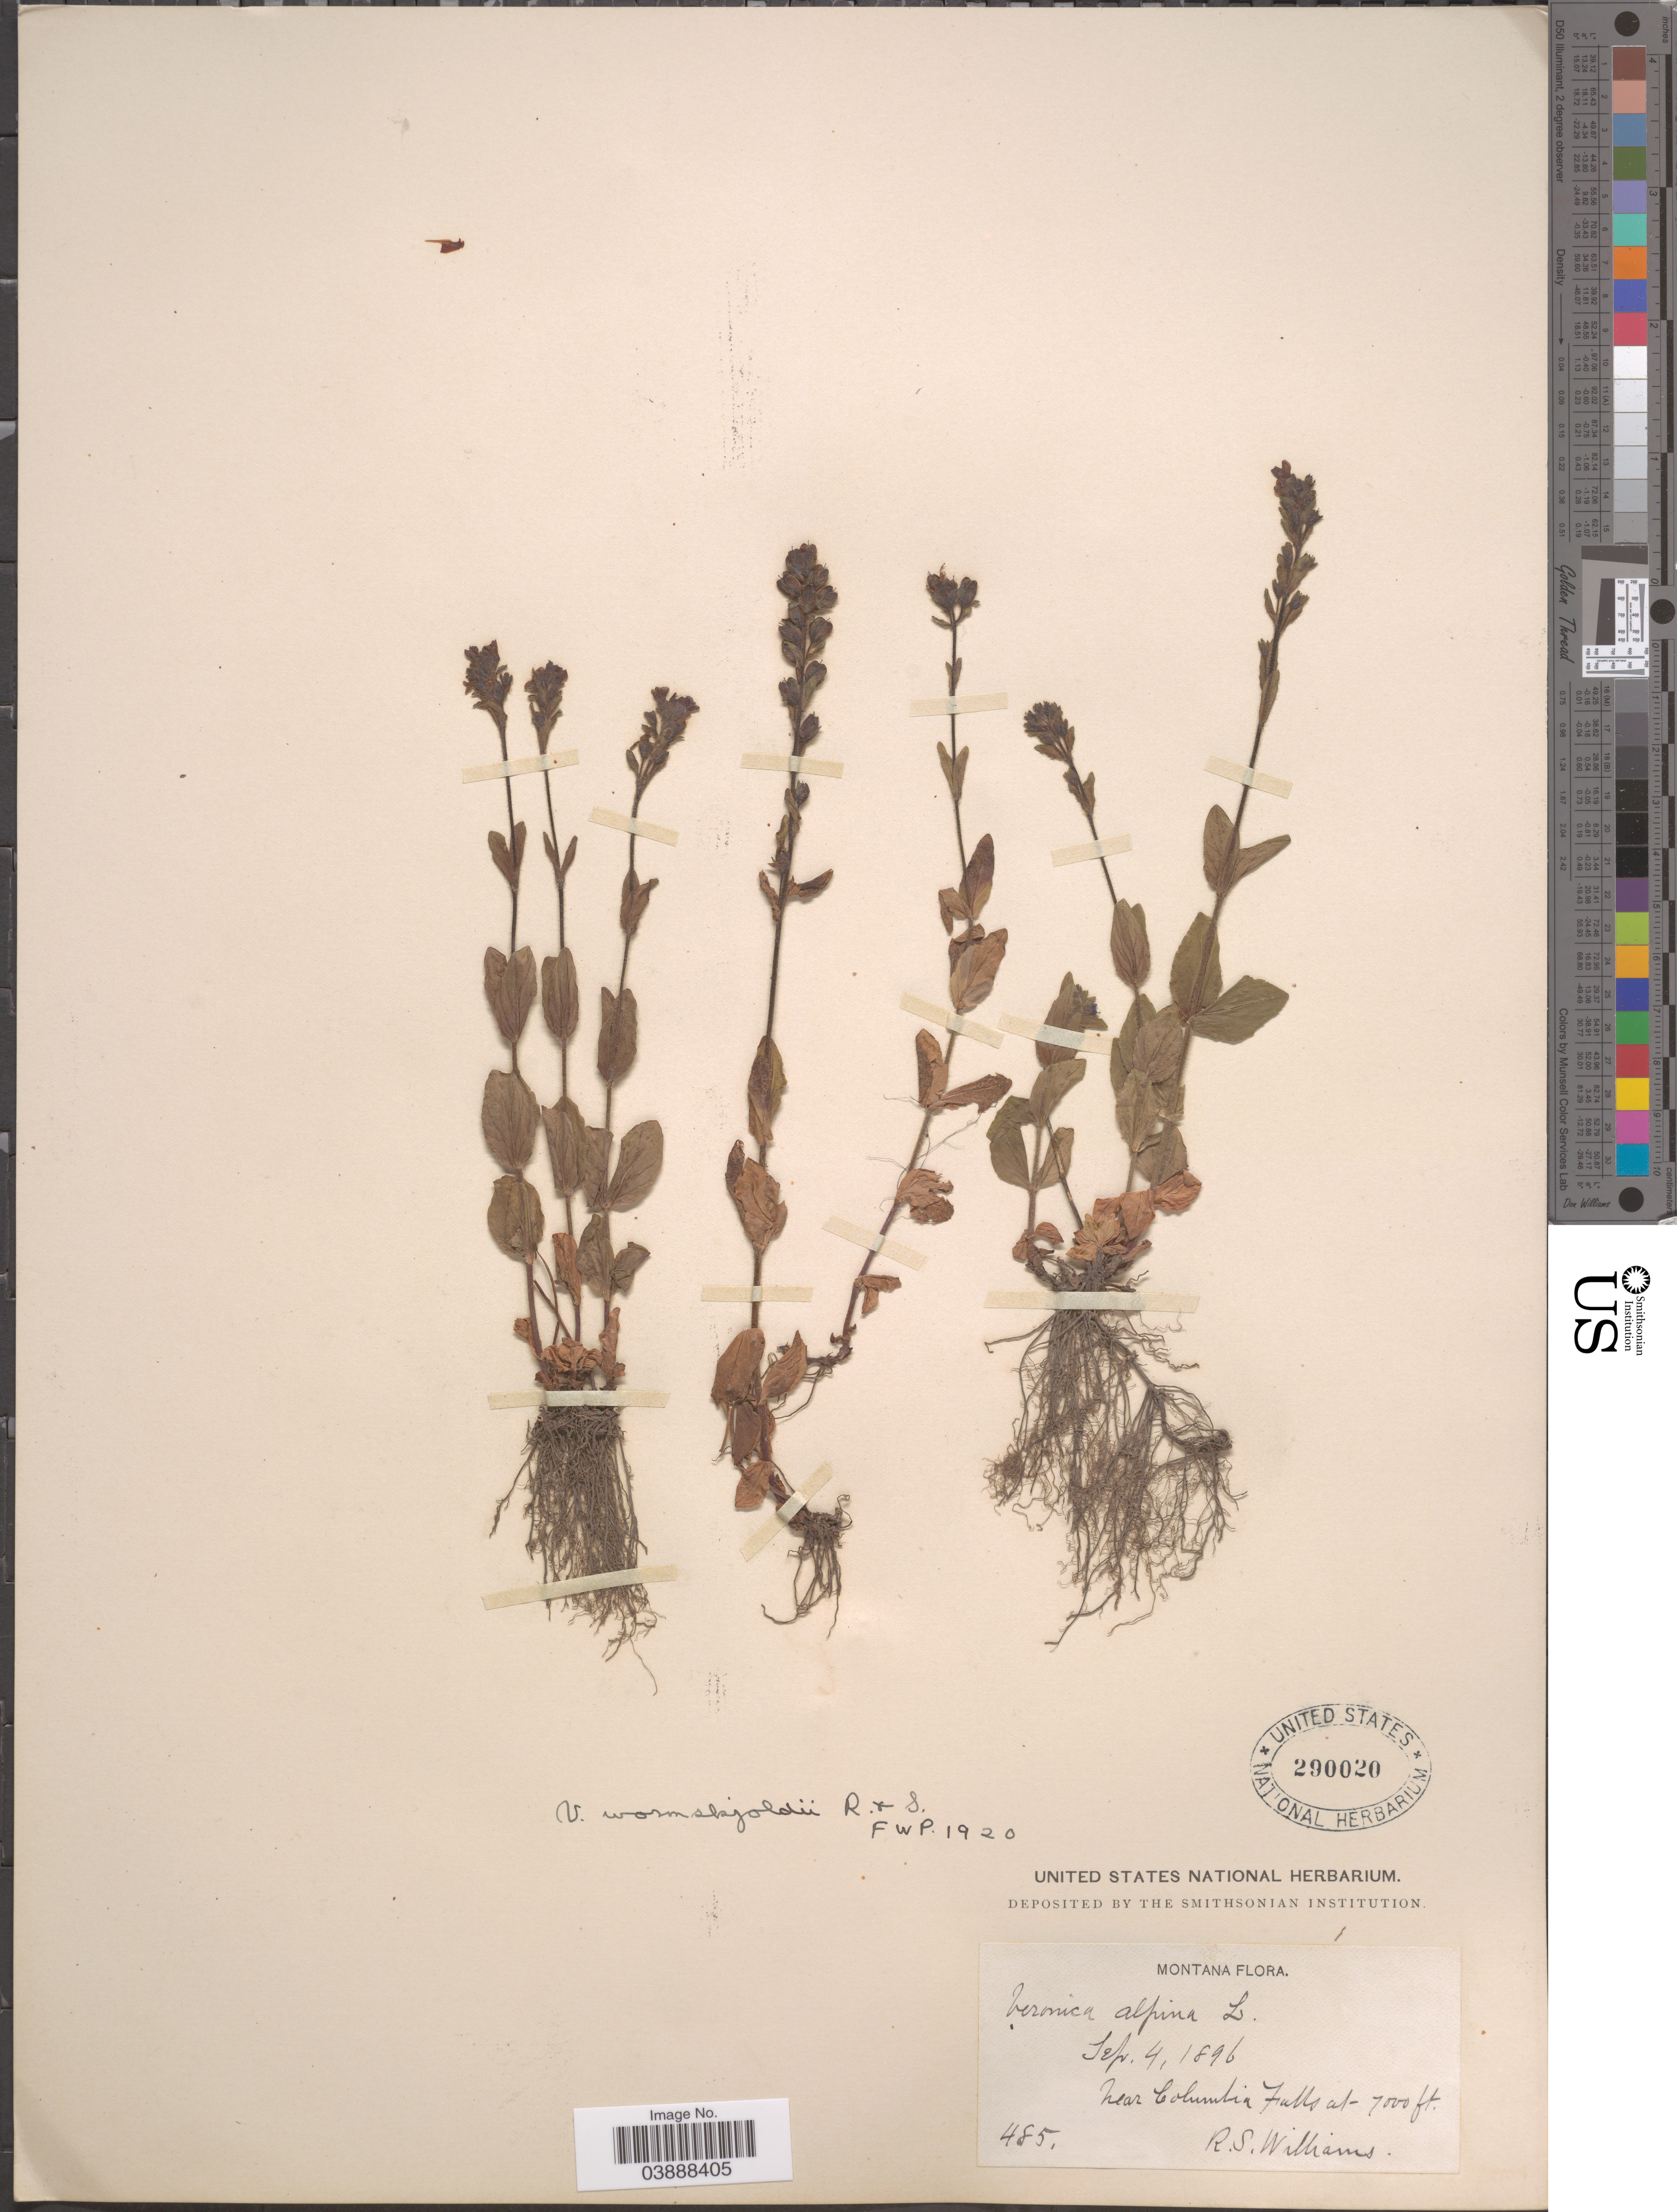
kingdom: Plantae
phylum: Tracheophyta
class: Magnoliopsida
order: Lamiales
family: Plantaginaceae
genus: Veronica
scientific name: Veronica wormskjoldii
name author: Roem. & Schult.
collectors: R. S. Williams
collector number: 485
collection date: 1896-09-04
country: United States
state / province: Montana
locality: Near Columbia Falls.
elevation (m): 2134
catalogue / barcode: US 290020